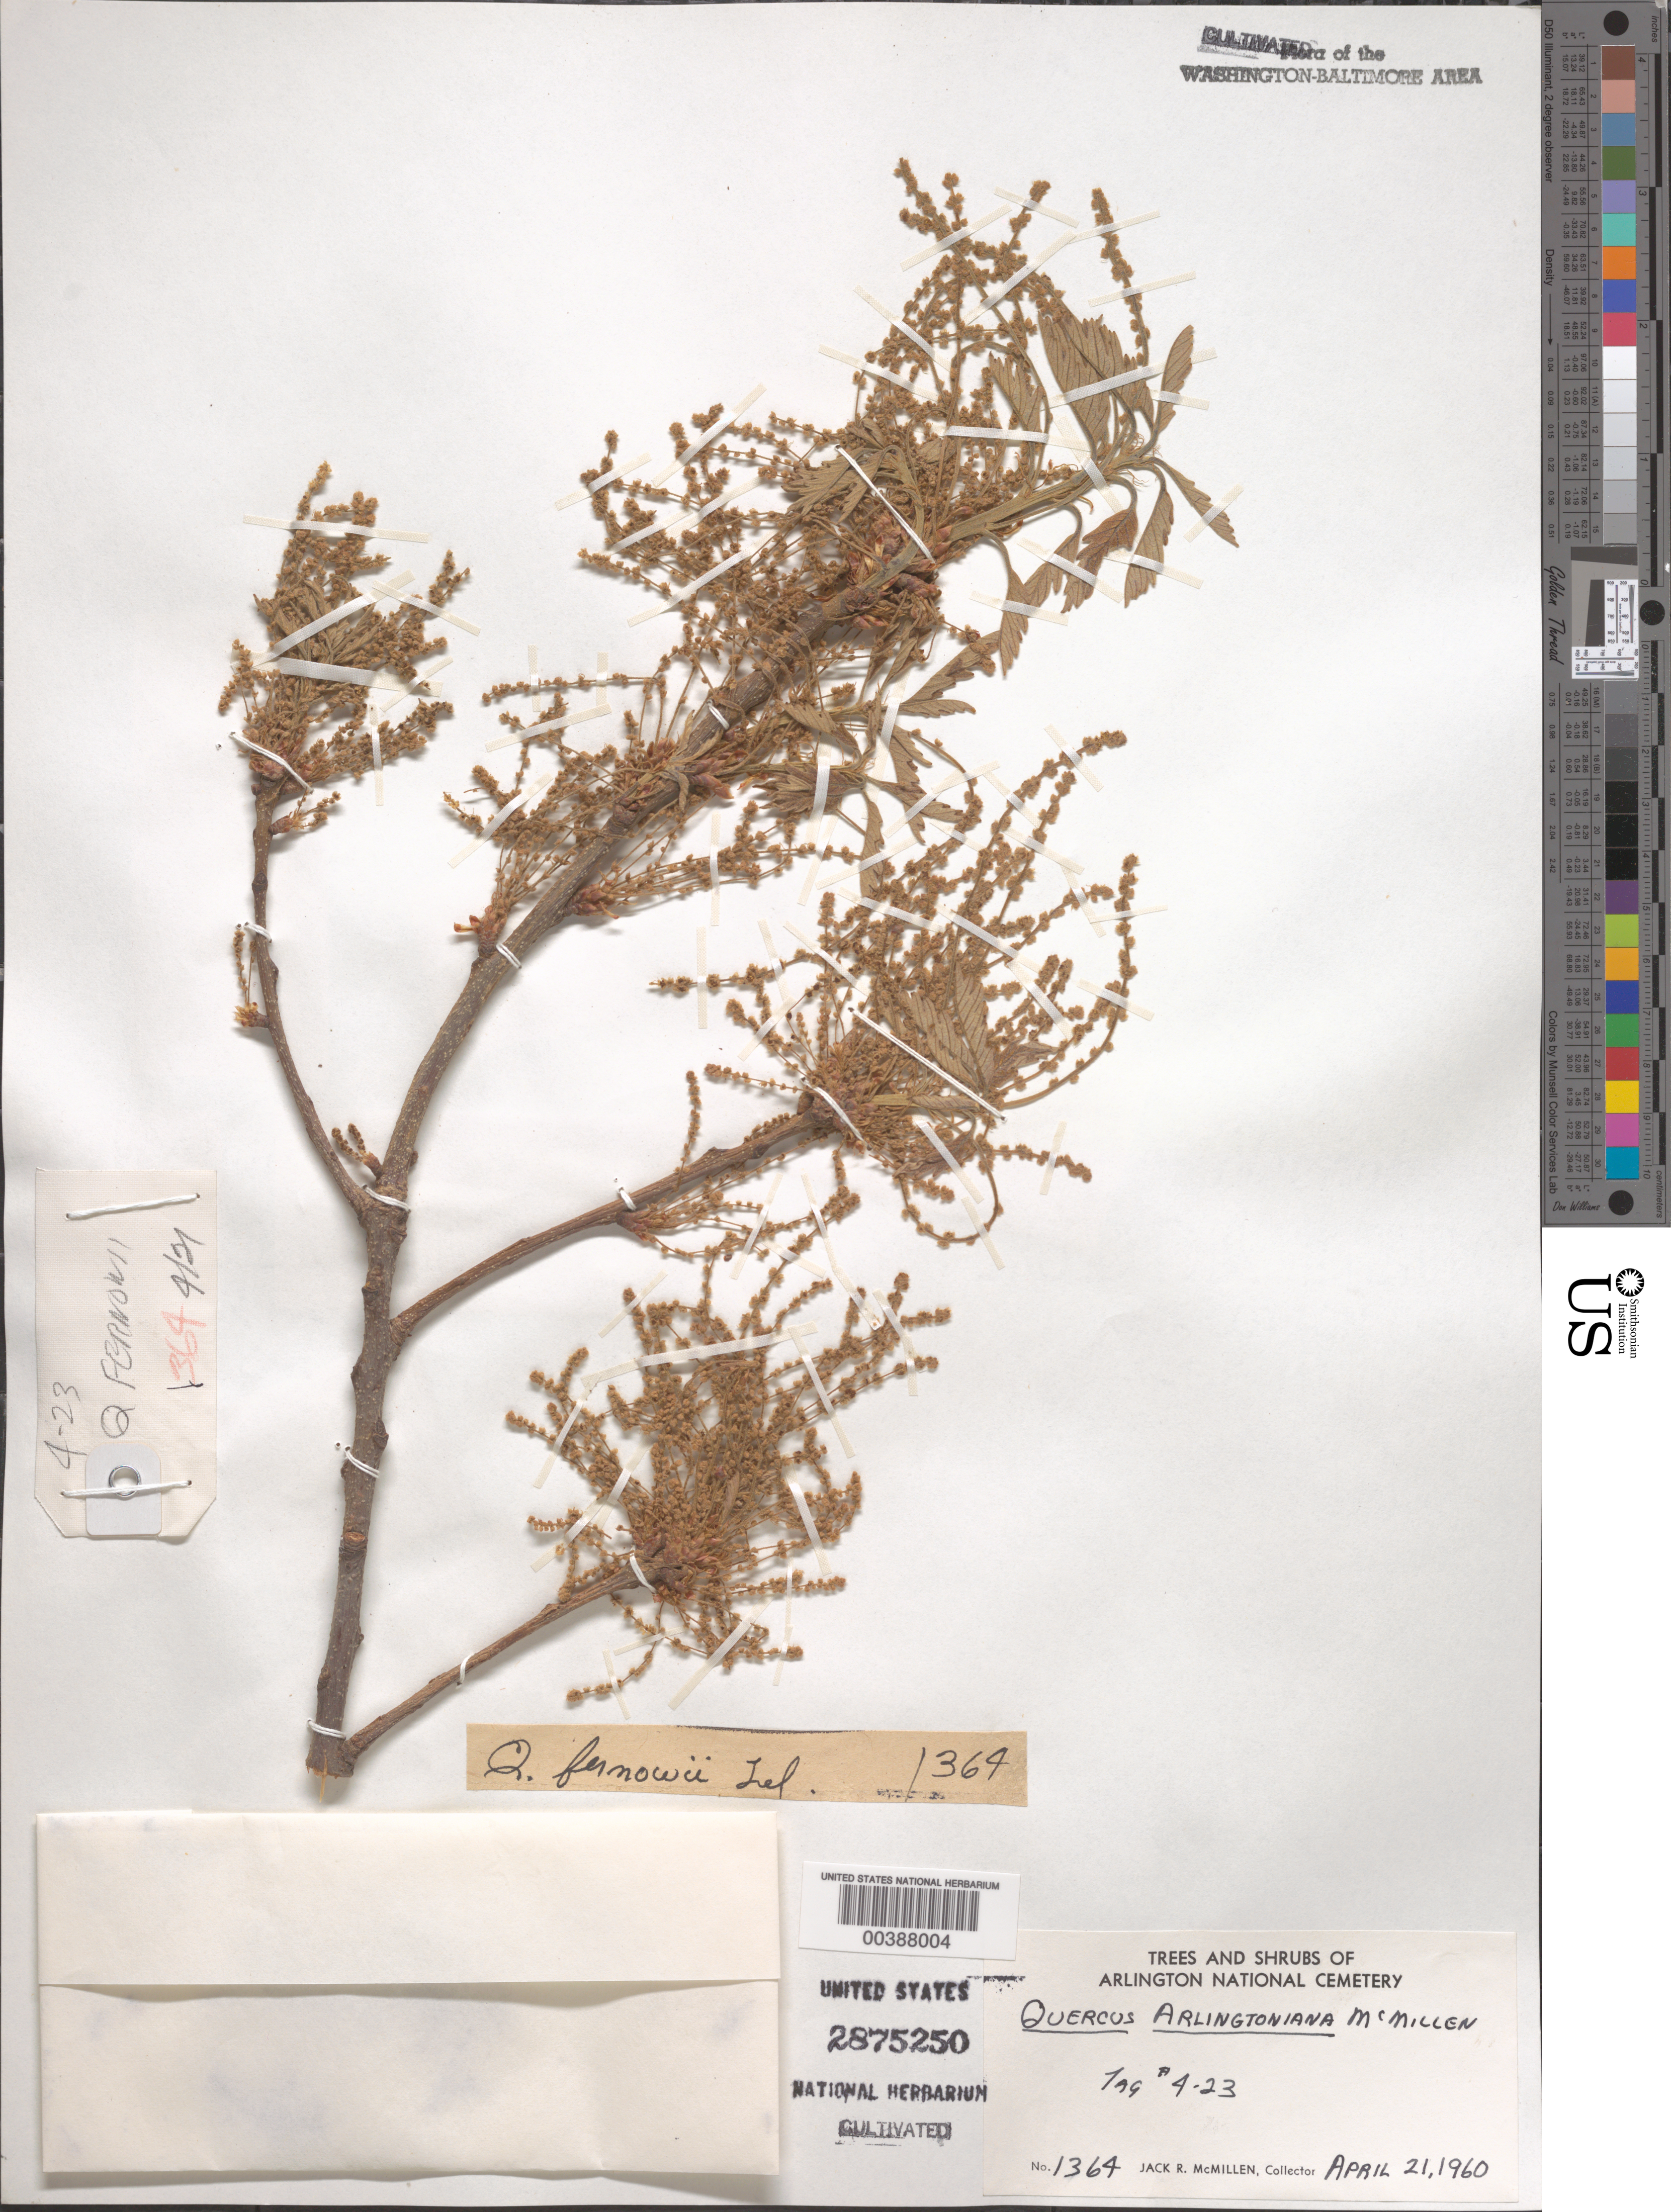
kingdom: Plantae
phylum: Tracheophyta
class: Magnoliopsida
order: Fagales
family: Fagaceae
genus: Quercus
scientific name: Quercus x arlingtoniana McMillen ined.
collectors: J. McMillen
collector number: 1364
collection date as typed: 21 Apr 1960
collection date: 1960-04-21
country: United States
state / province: Virginia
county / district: Arlington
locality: Arlington National Cemetery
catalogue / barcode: US 2875250